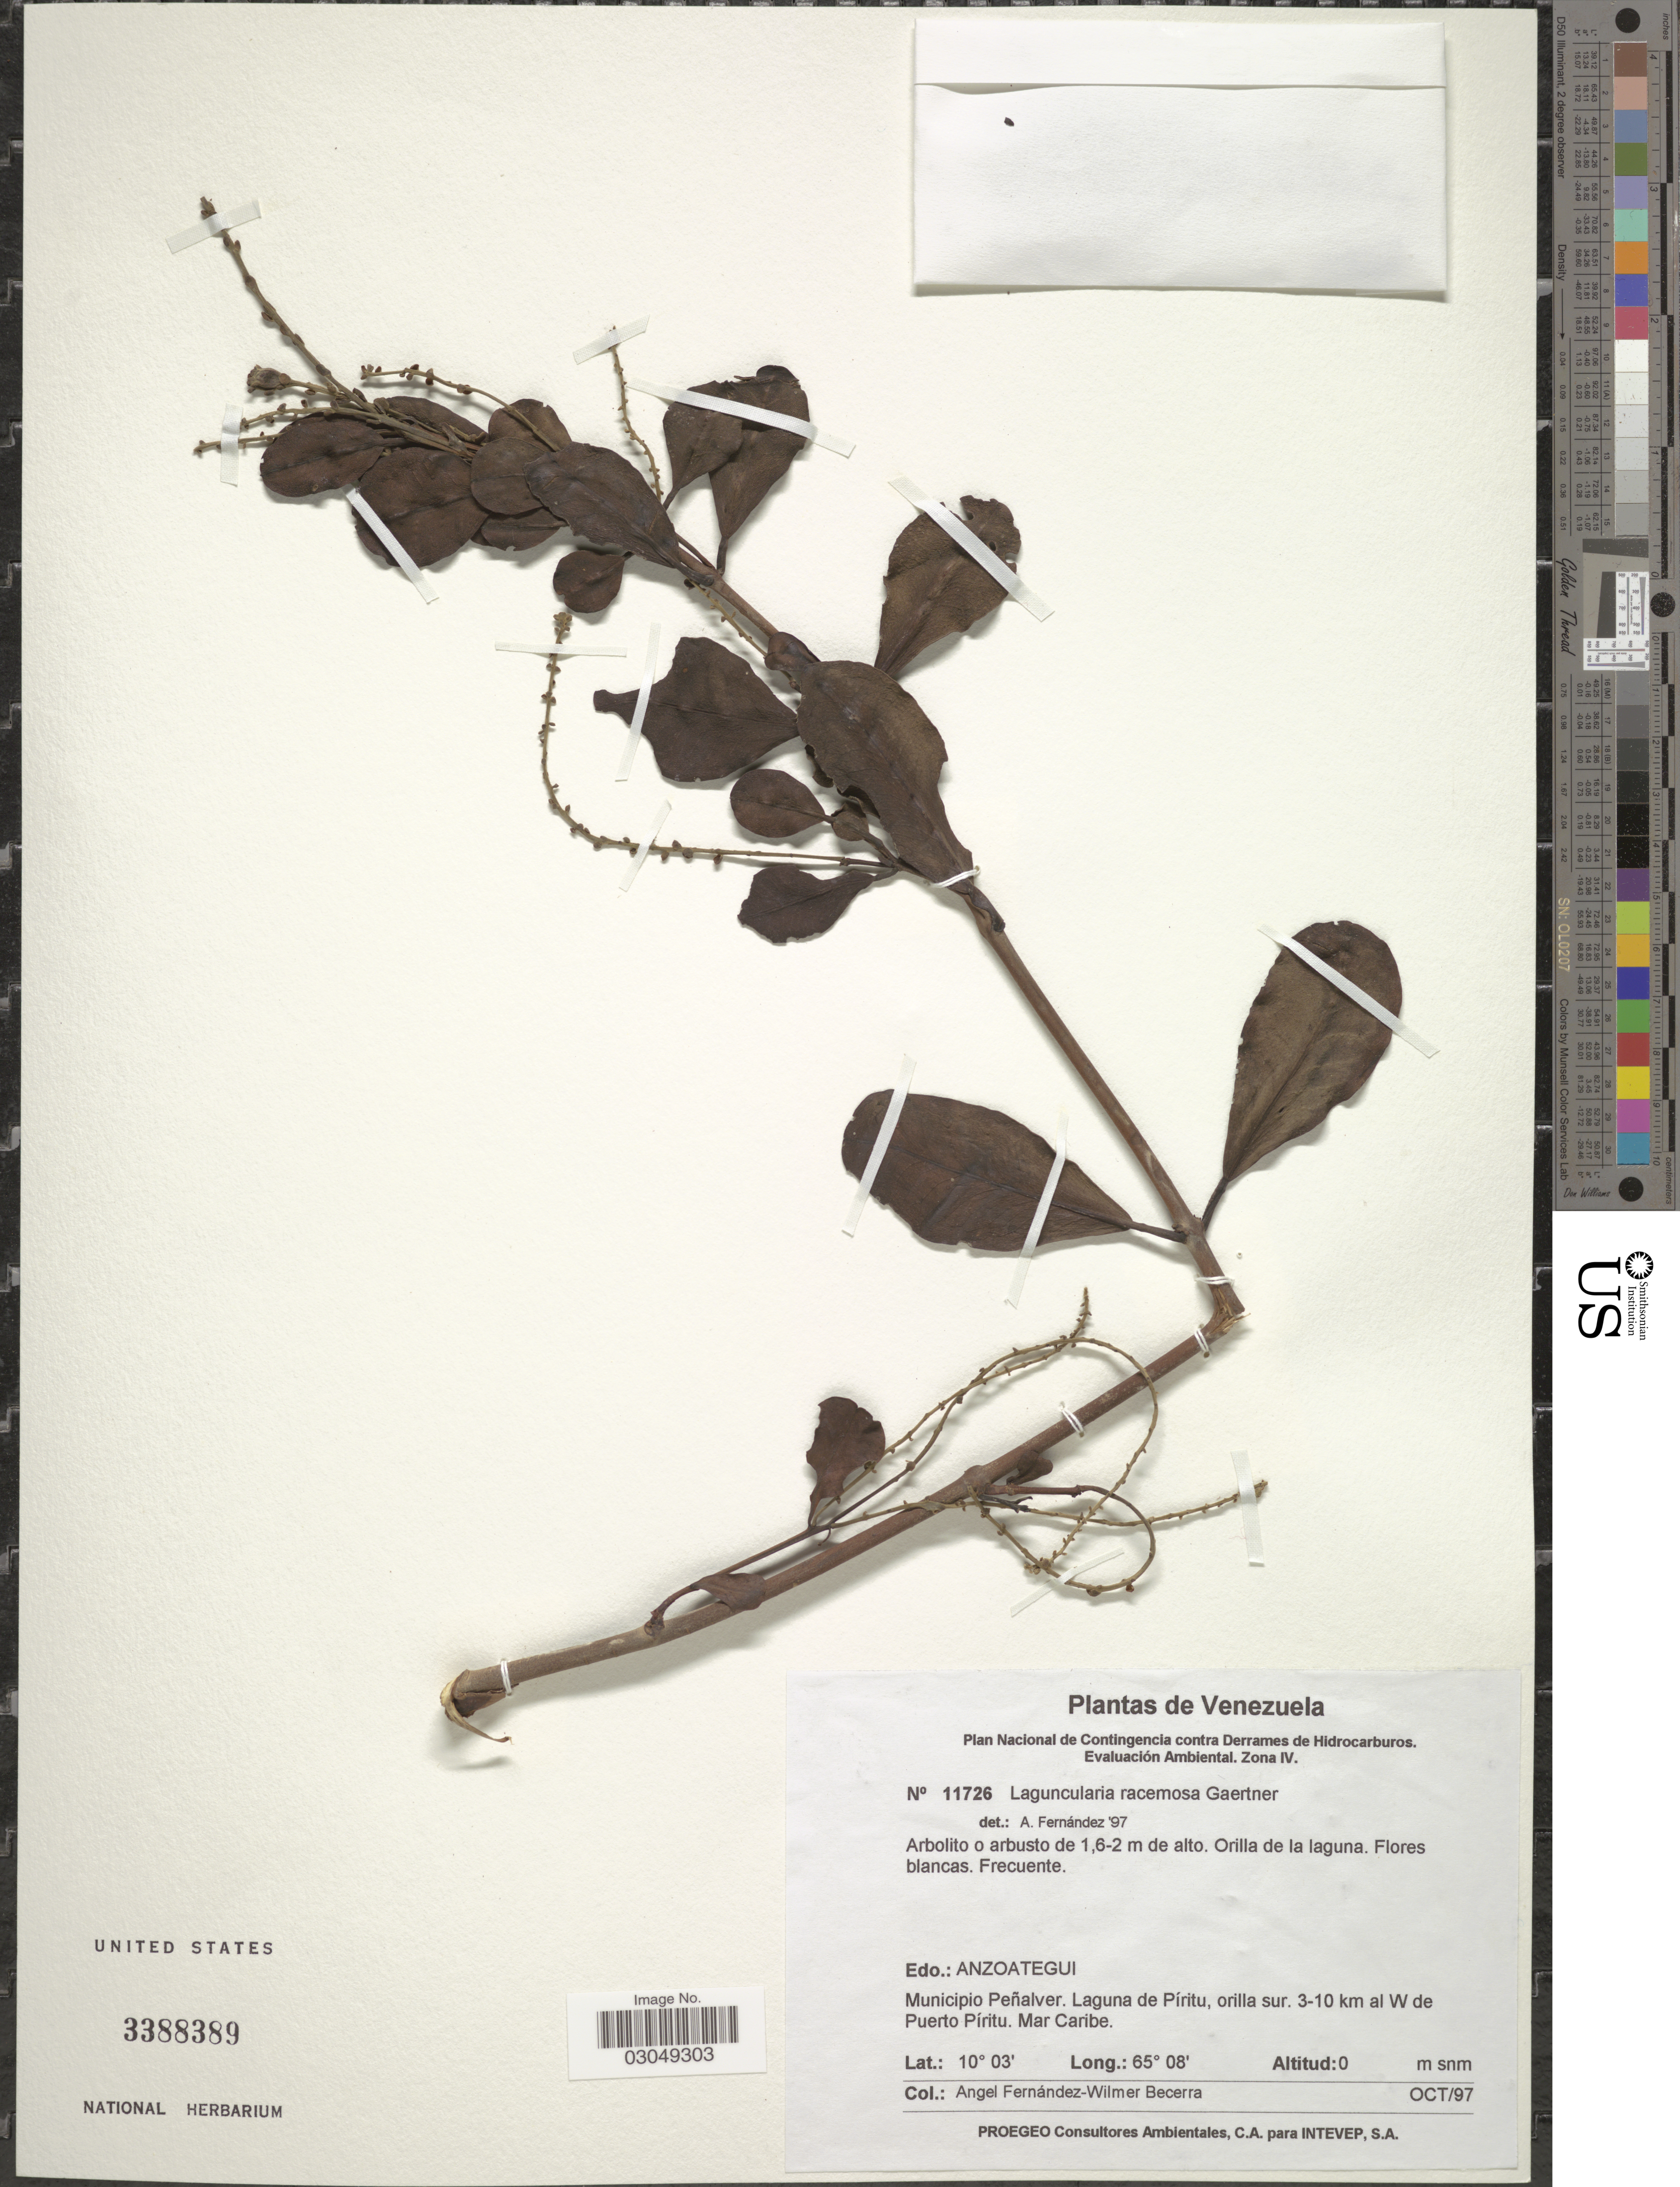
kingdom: Plantae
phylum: Tracheophyta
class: Magnoliopsida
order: Myrtales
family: Combretaceae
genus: Laguncularia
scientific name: Laguncularia racemosa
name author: (L.) C.F. Gaertn.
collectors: Á. Fernández & W. Becerra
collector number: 11726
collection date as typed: Transcribed d/m/y: /10/97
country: Venezuela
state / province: Anzoategui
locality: Municipio Peñalver. Laguna de Píritu, orilla sur. 3-10 km al W de Puerto Píritu. Mar Caribe.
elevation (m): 0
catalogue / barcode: US 3388389